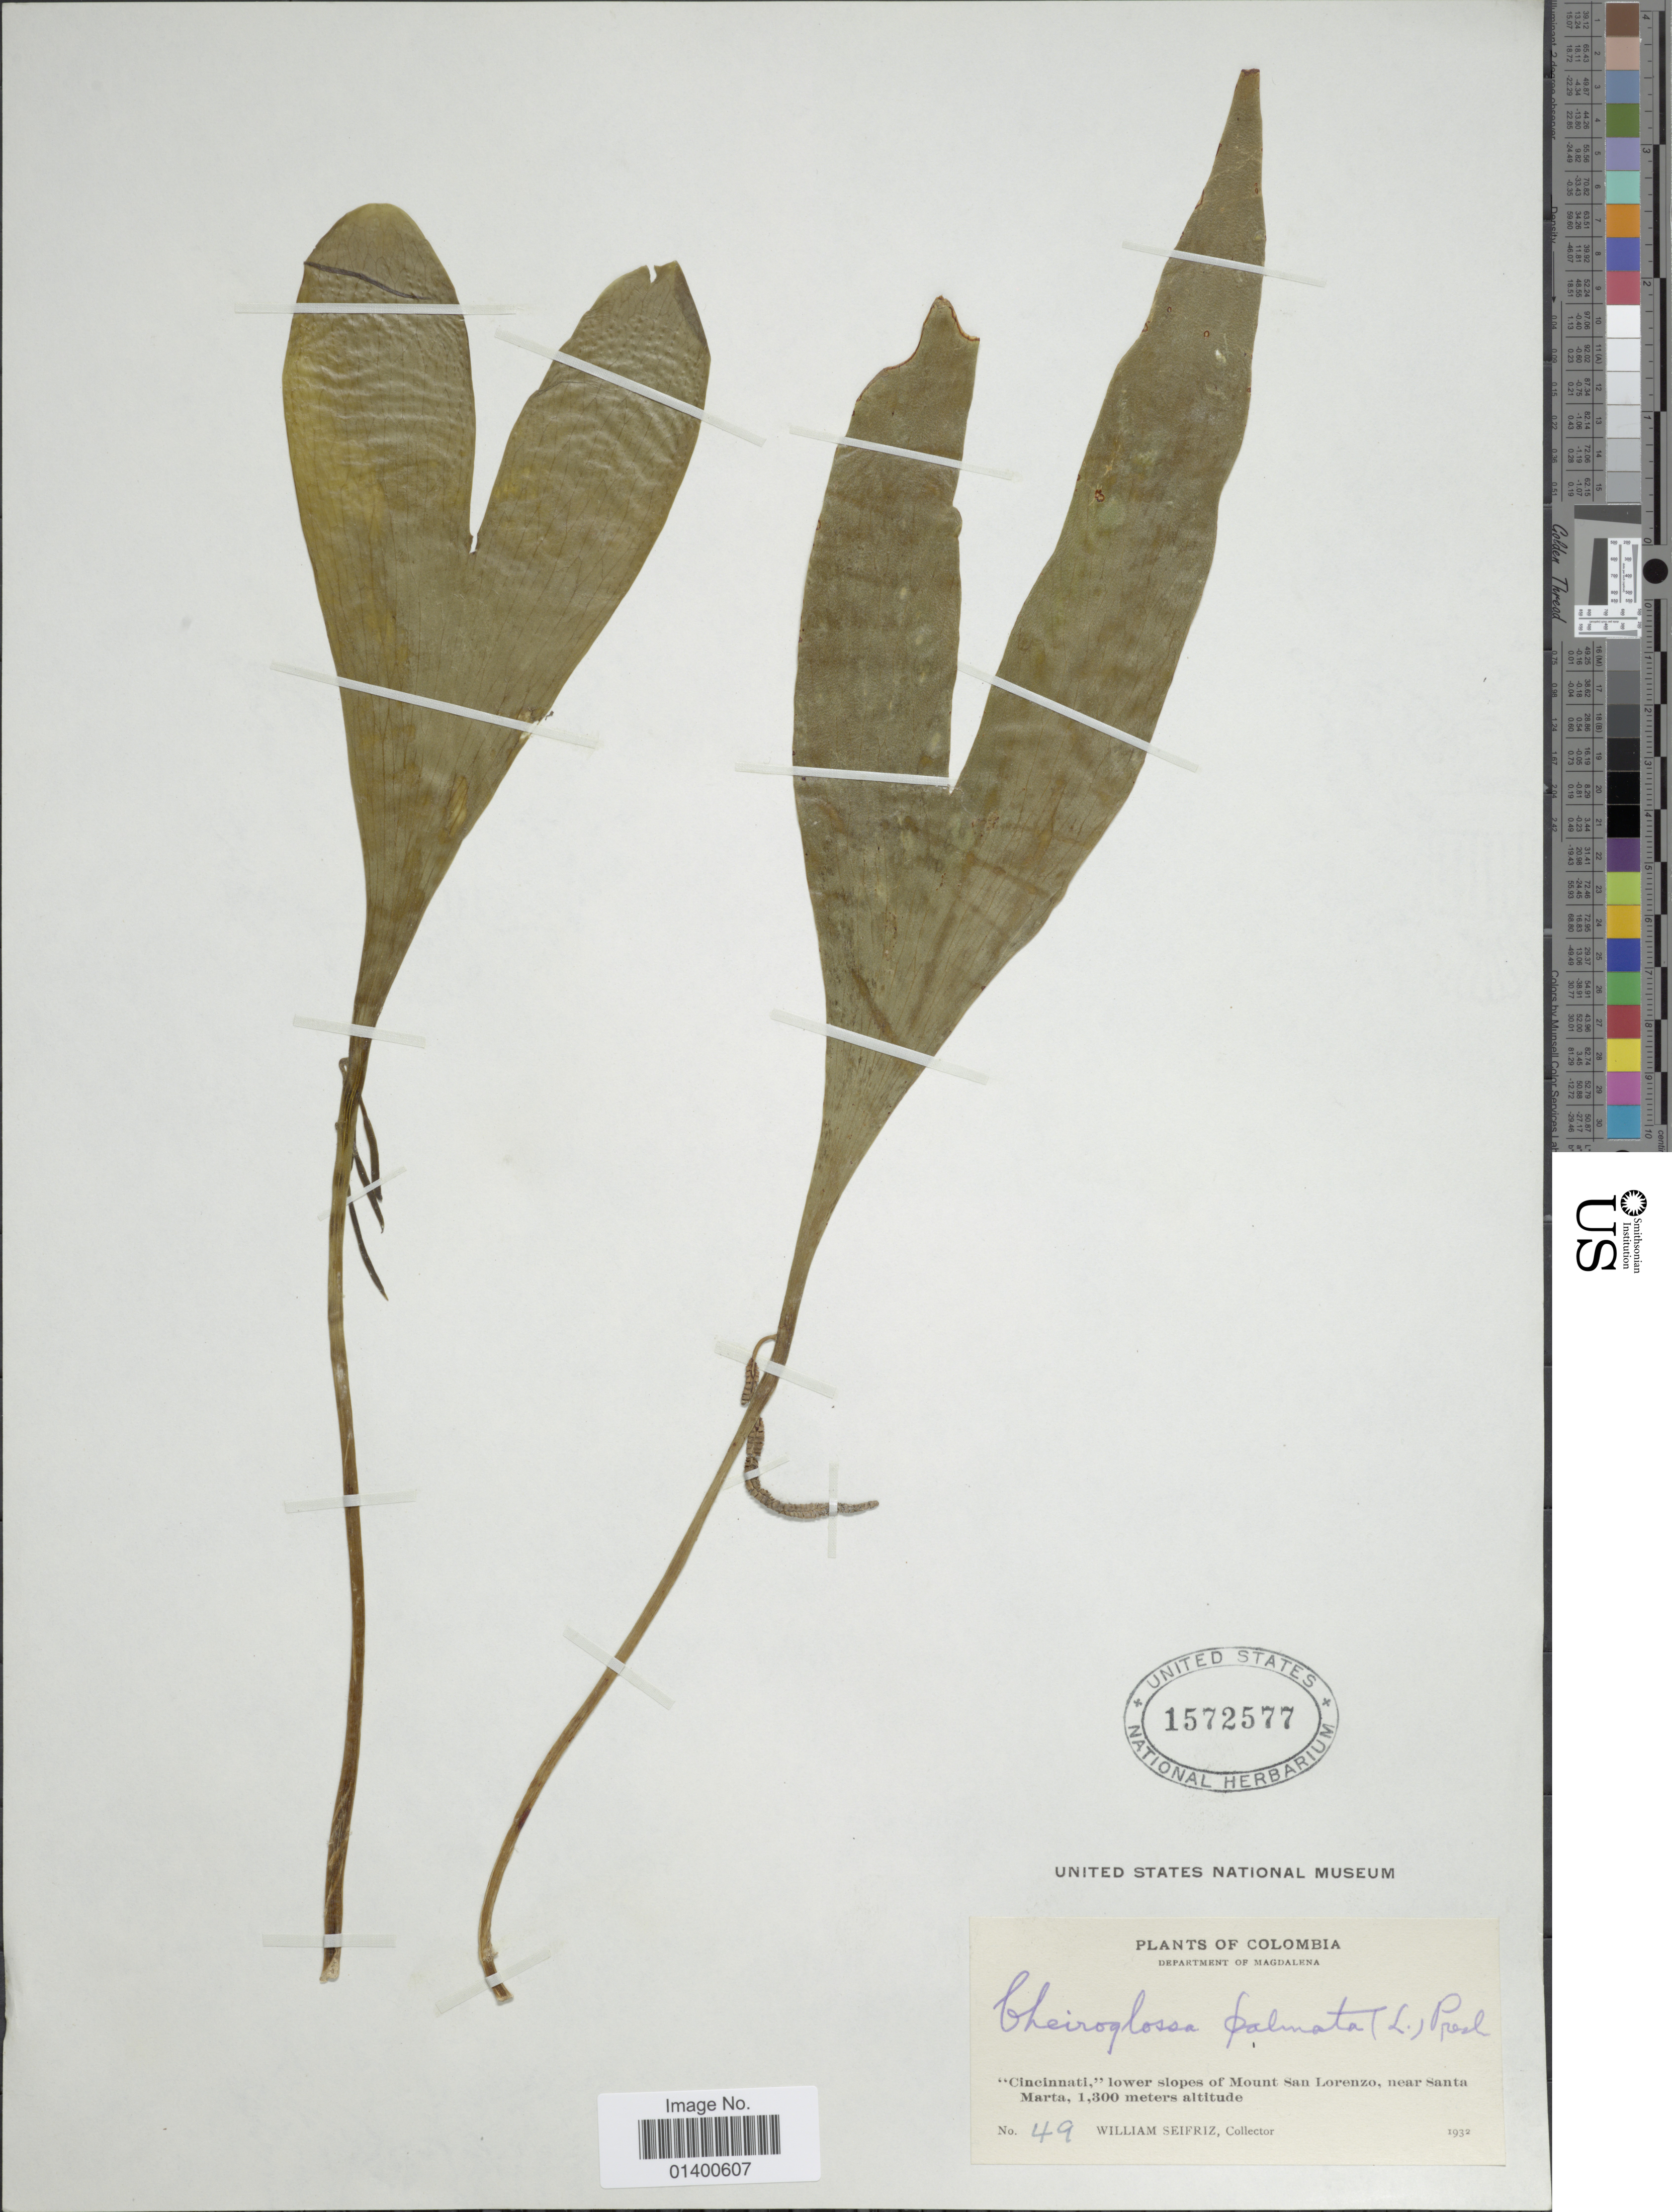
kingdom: Plantae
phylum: Tracheophyta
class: Polypodiopsida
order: Ophioglossales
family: Ophioglossaceae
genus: Cheiroglossa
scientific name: Cheiroglossa palmata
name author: (L.) C. Presl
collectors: W. Seifriz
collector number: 49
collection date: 1932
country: Colombia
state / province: Magdalena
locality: Cincinnati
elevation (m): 1300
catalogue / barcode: US 1572577